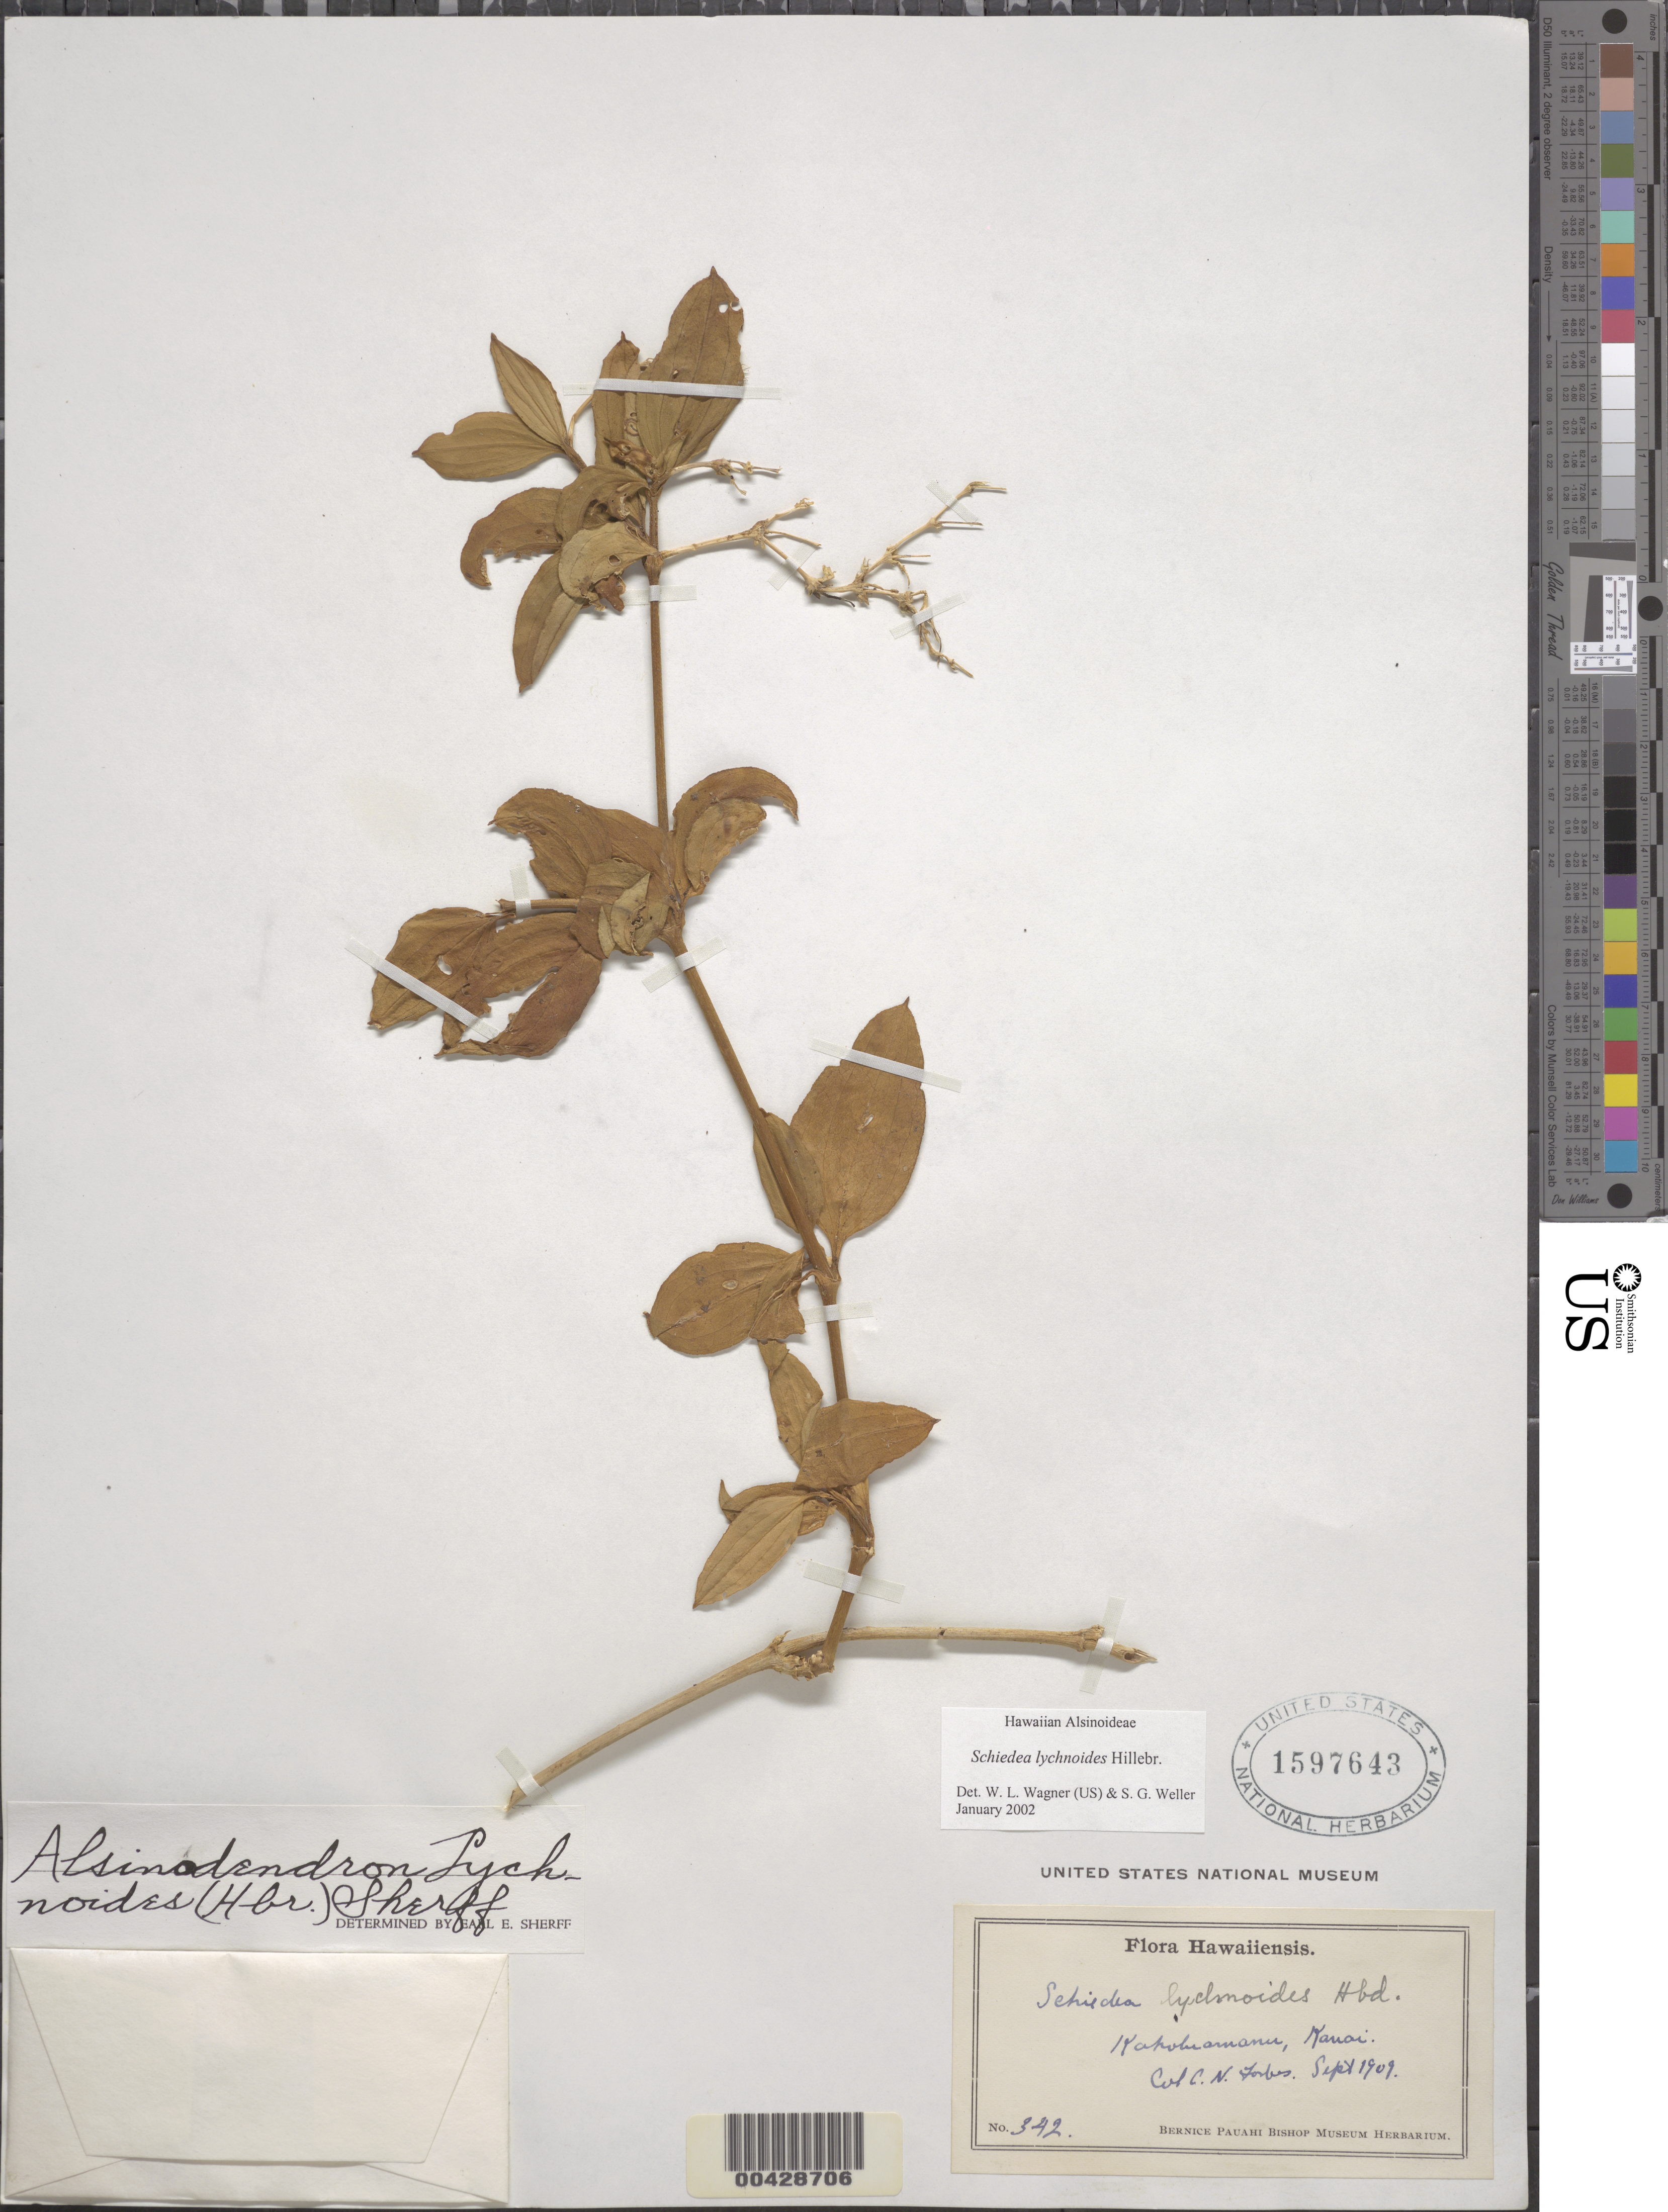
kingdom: Plantae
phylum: Tracheophyta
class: Magnoliopsida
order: Caryophyllales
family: Caryophyllaceae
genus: Schiedea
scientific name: Schiedea lychnoides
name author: Hillebr.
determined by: Wagner, W. L.; Weller, Stephen G.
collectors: C. N. Forbes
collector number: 342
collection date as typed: Sep 1909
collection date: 1909-09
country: United States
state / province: Hawaii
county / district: Kauai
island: Kaua'i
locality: Kaholuamanu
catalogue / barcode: US 1597643